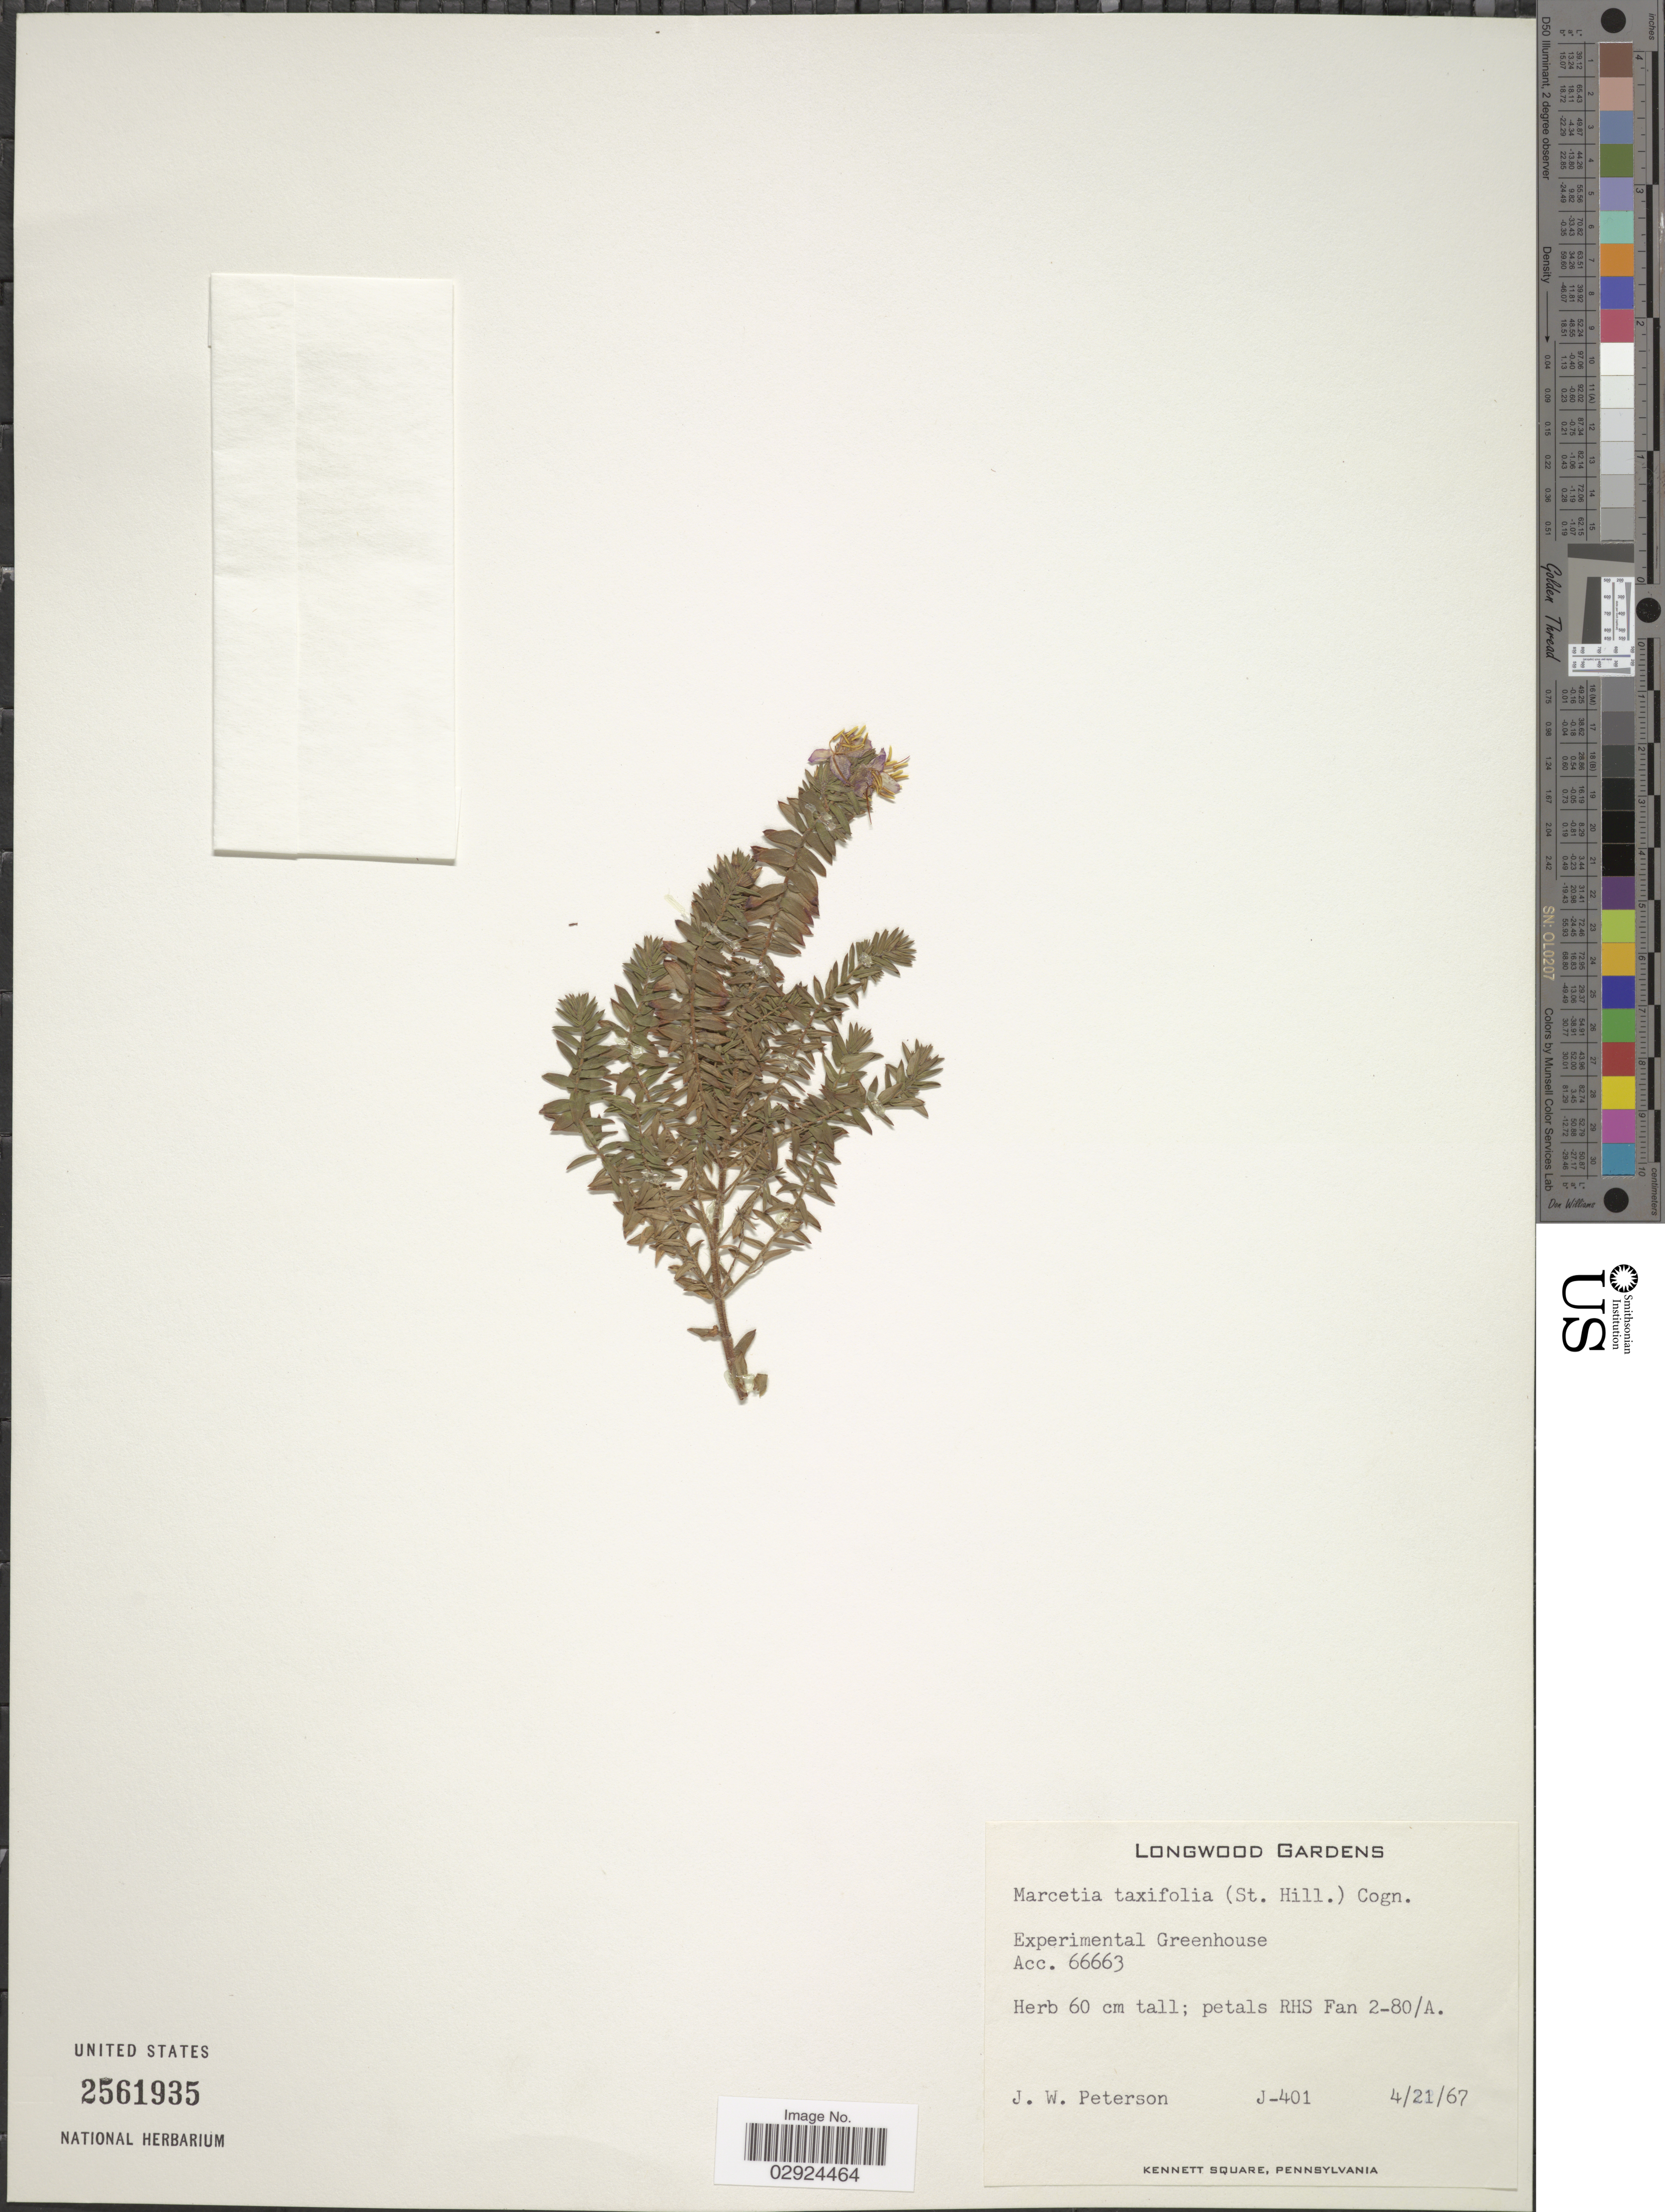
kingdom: Plantae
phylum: Tracheophyta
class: Magnoliopsida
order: Myrtales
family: Melastomataceae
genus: Marcetia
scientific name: Marcetia taxifolia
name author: (A. St.-Hil.) DC.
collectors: J.W. Peterson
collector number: J-401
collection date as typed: Transcribed d/m/y: 21/4/67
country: United States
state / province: Pennsylvania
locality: Experimental Greenhouse. Longwood Gardens.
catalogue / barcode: US 2561935